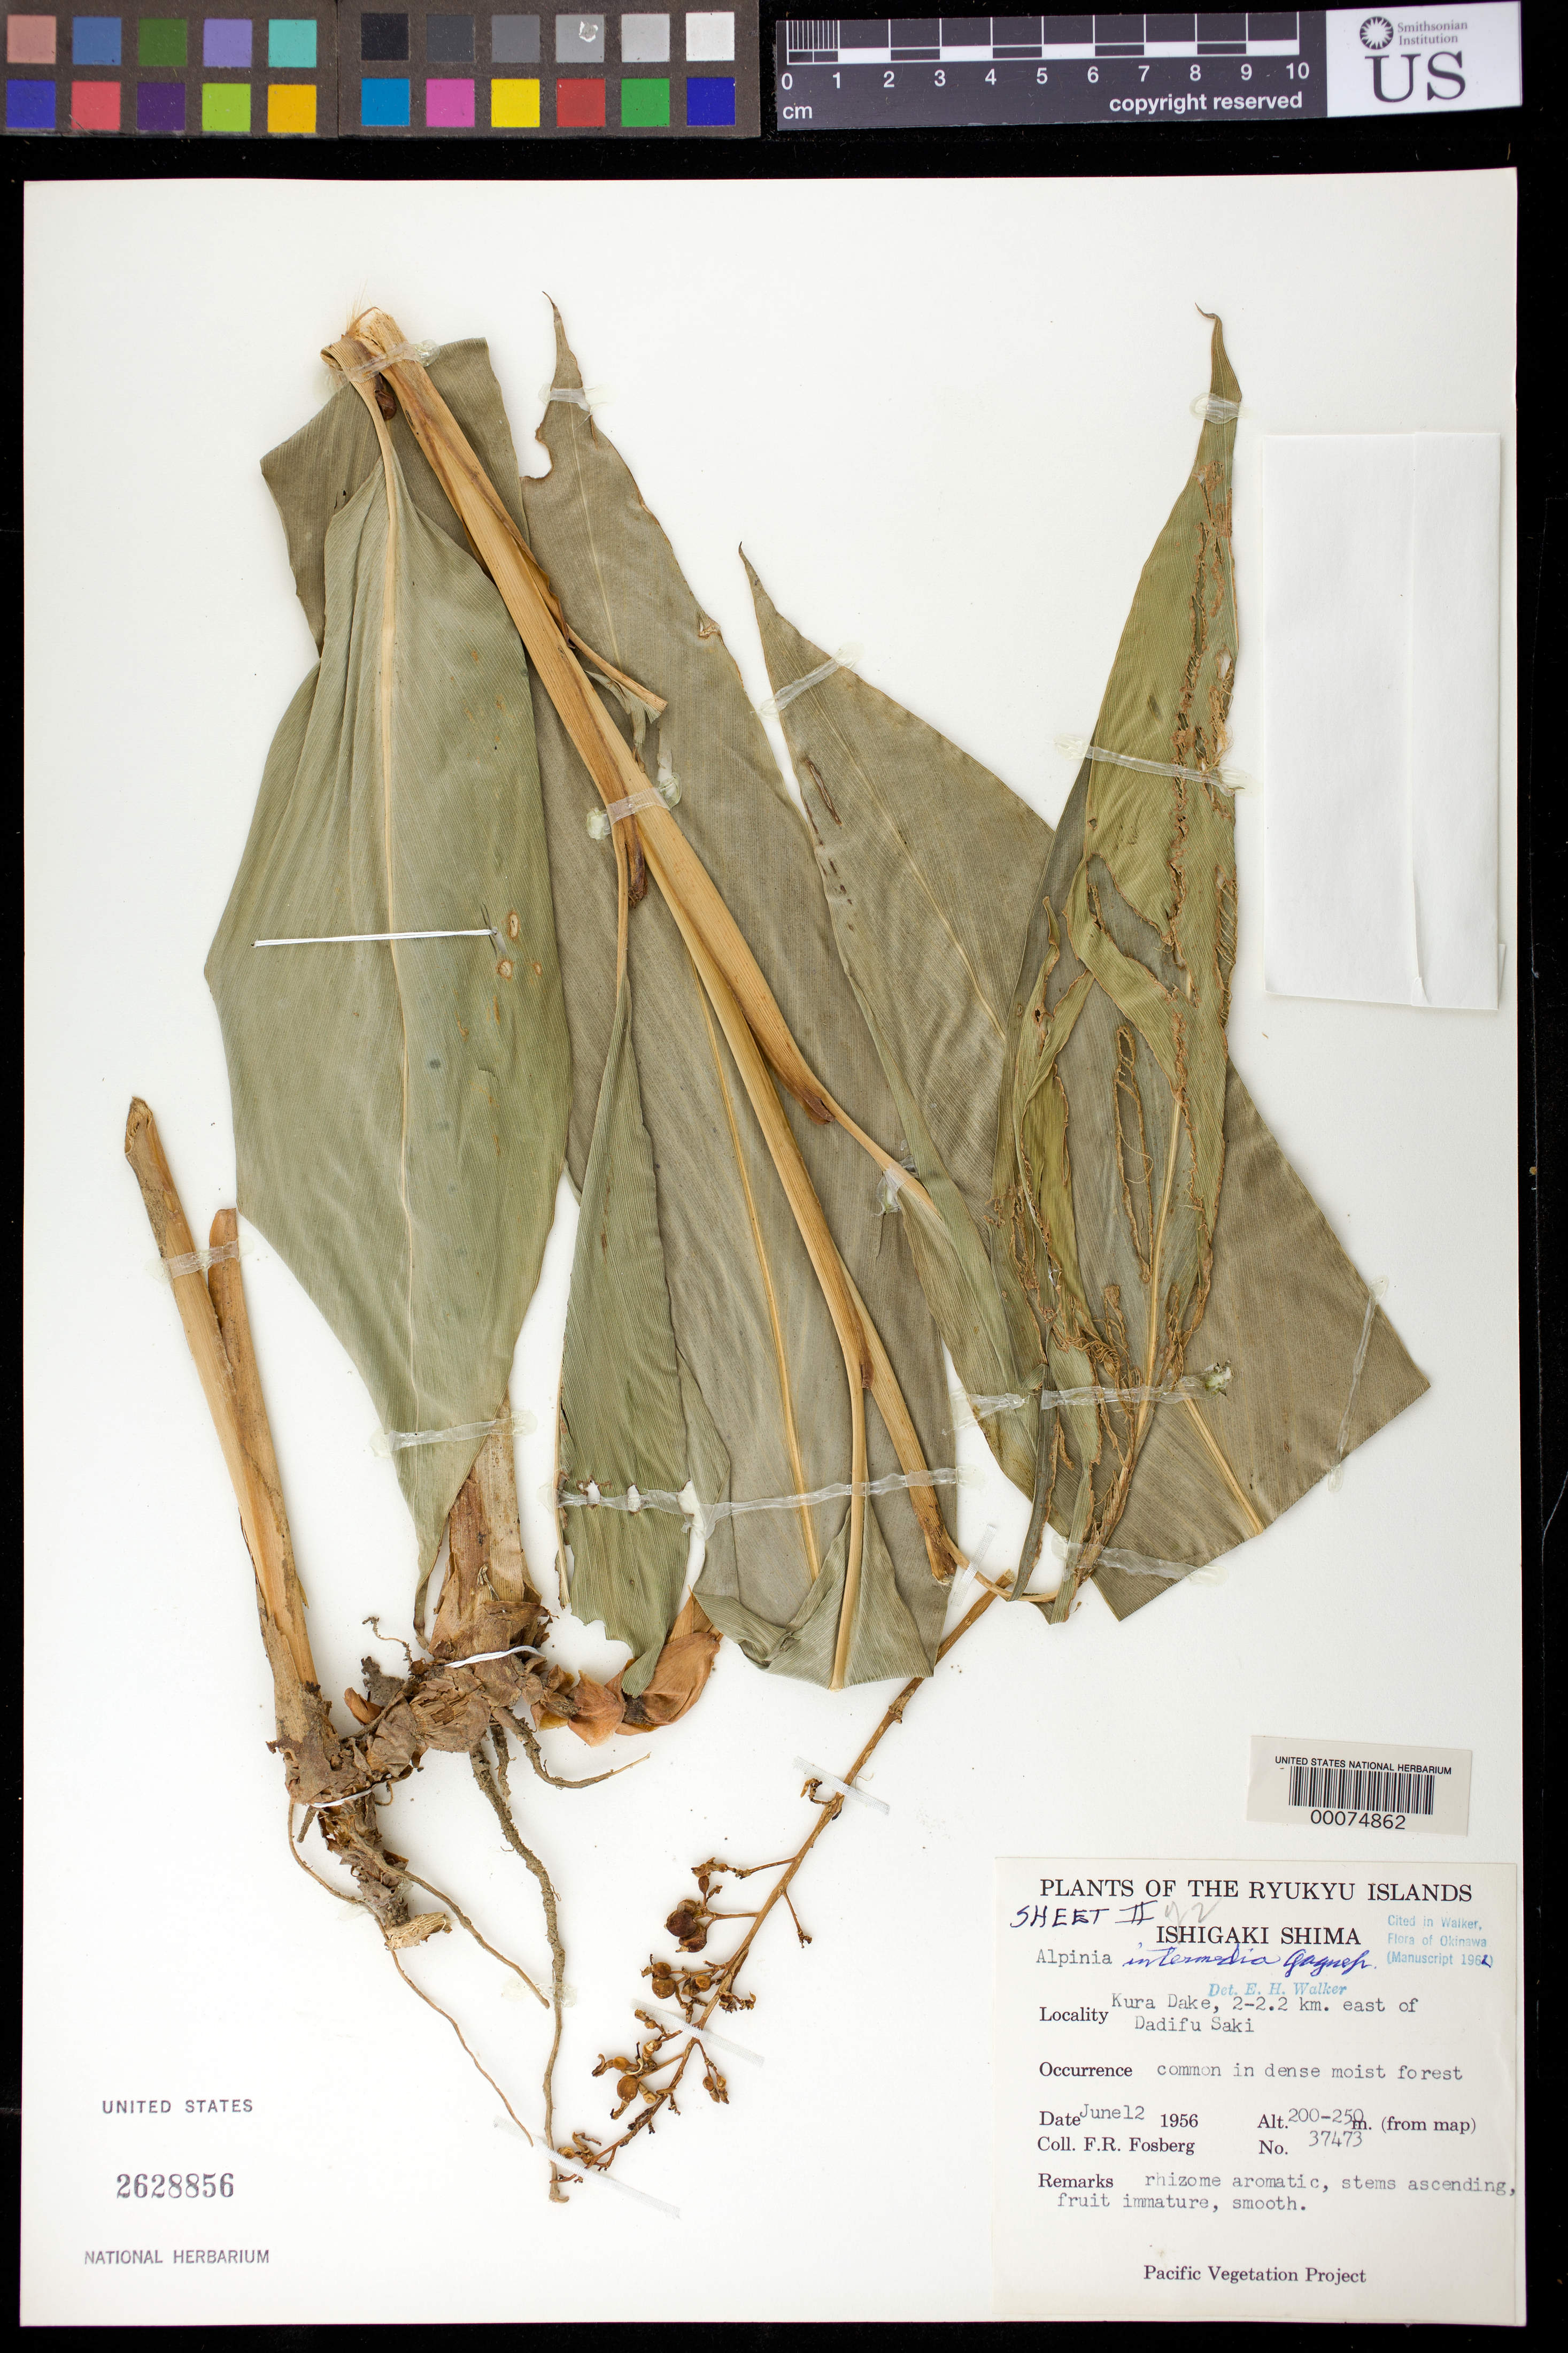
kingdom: Plantae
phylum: Tracheophyta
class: Liliopsida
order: Zingiberales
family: Zingiberaceae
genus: Alpinia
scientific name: Alpinia intermedia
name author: Gagnep.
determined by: Walker, E. H.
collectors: F. R. Fosberg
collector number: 37473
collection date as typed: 12 Jun 1956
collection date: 1956-06-12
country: Japan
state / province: Okinawa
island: Ishigaki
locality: Ishigaki shima, kuru dake, 2-2.2 km east of dadifu saki [Sakishima Is.]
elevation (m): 200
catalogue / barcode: US 2628856